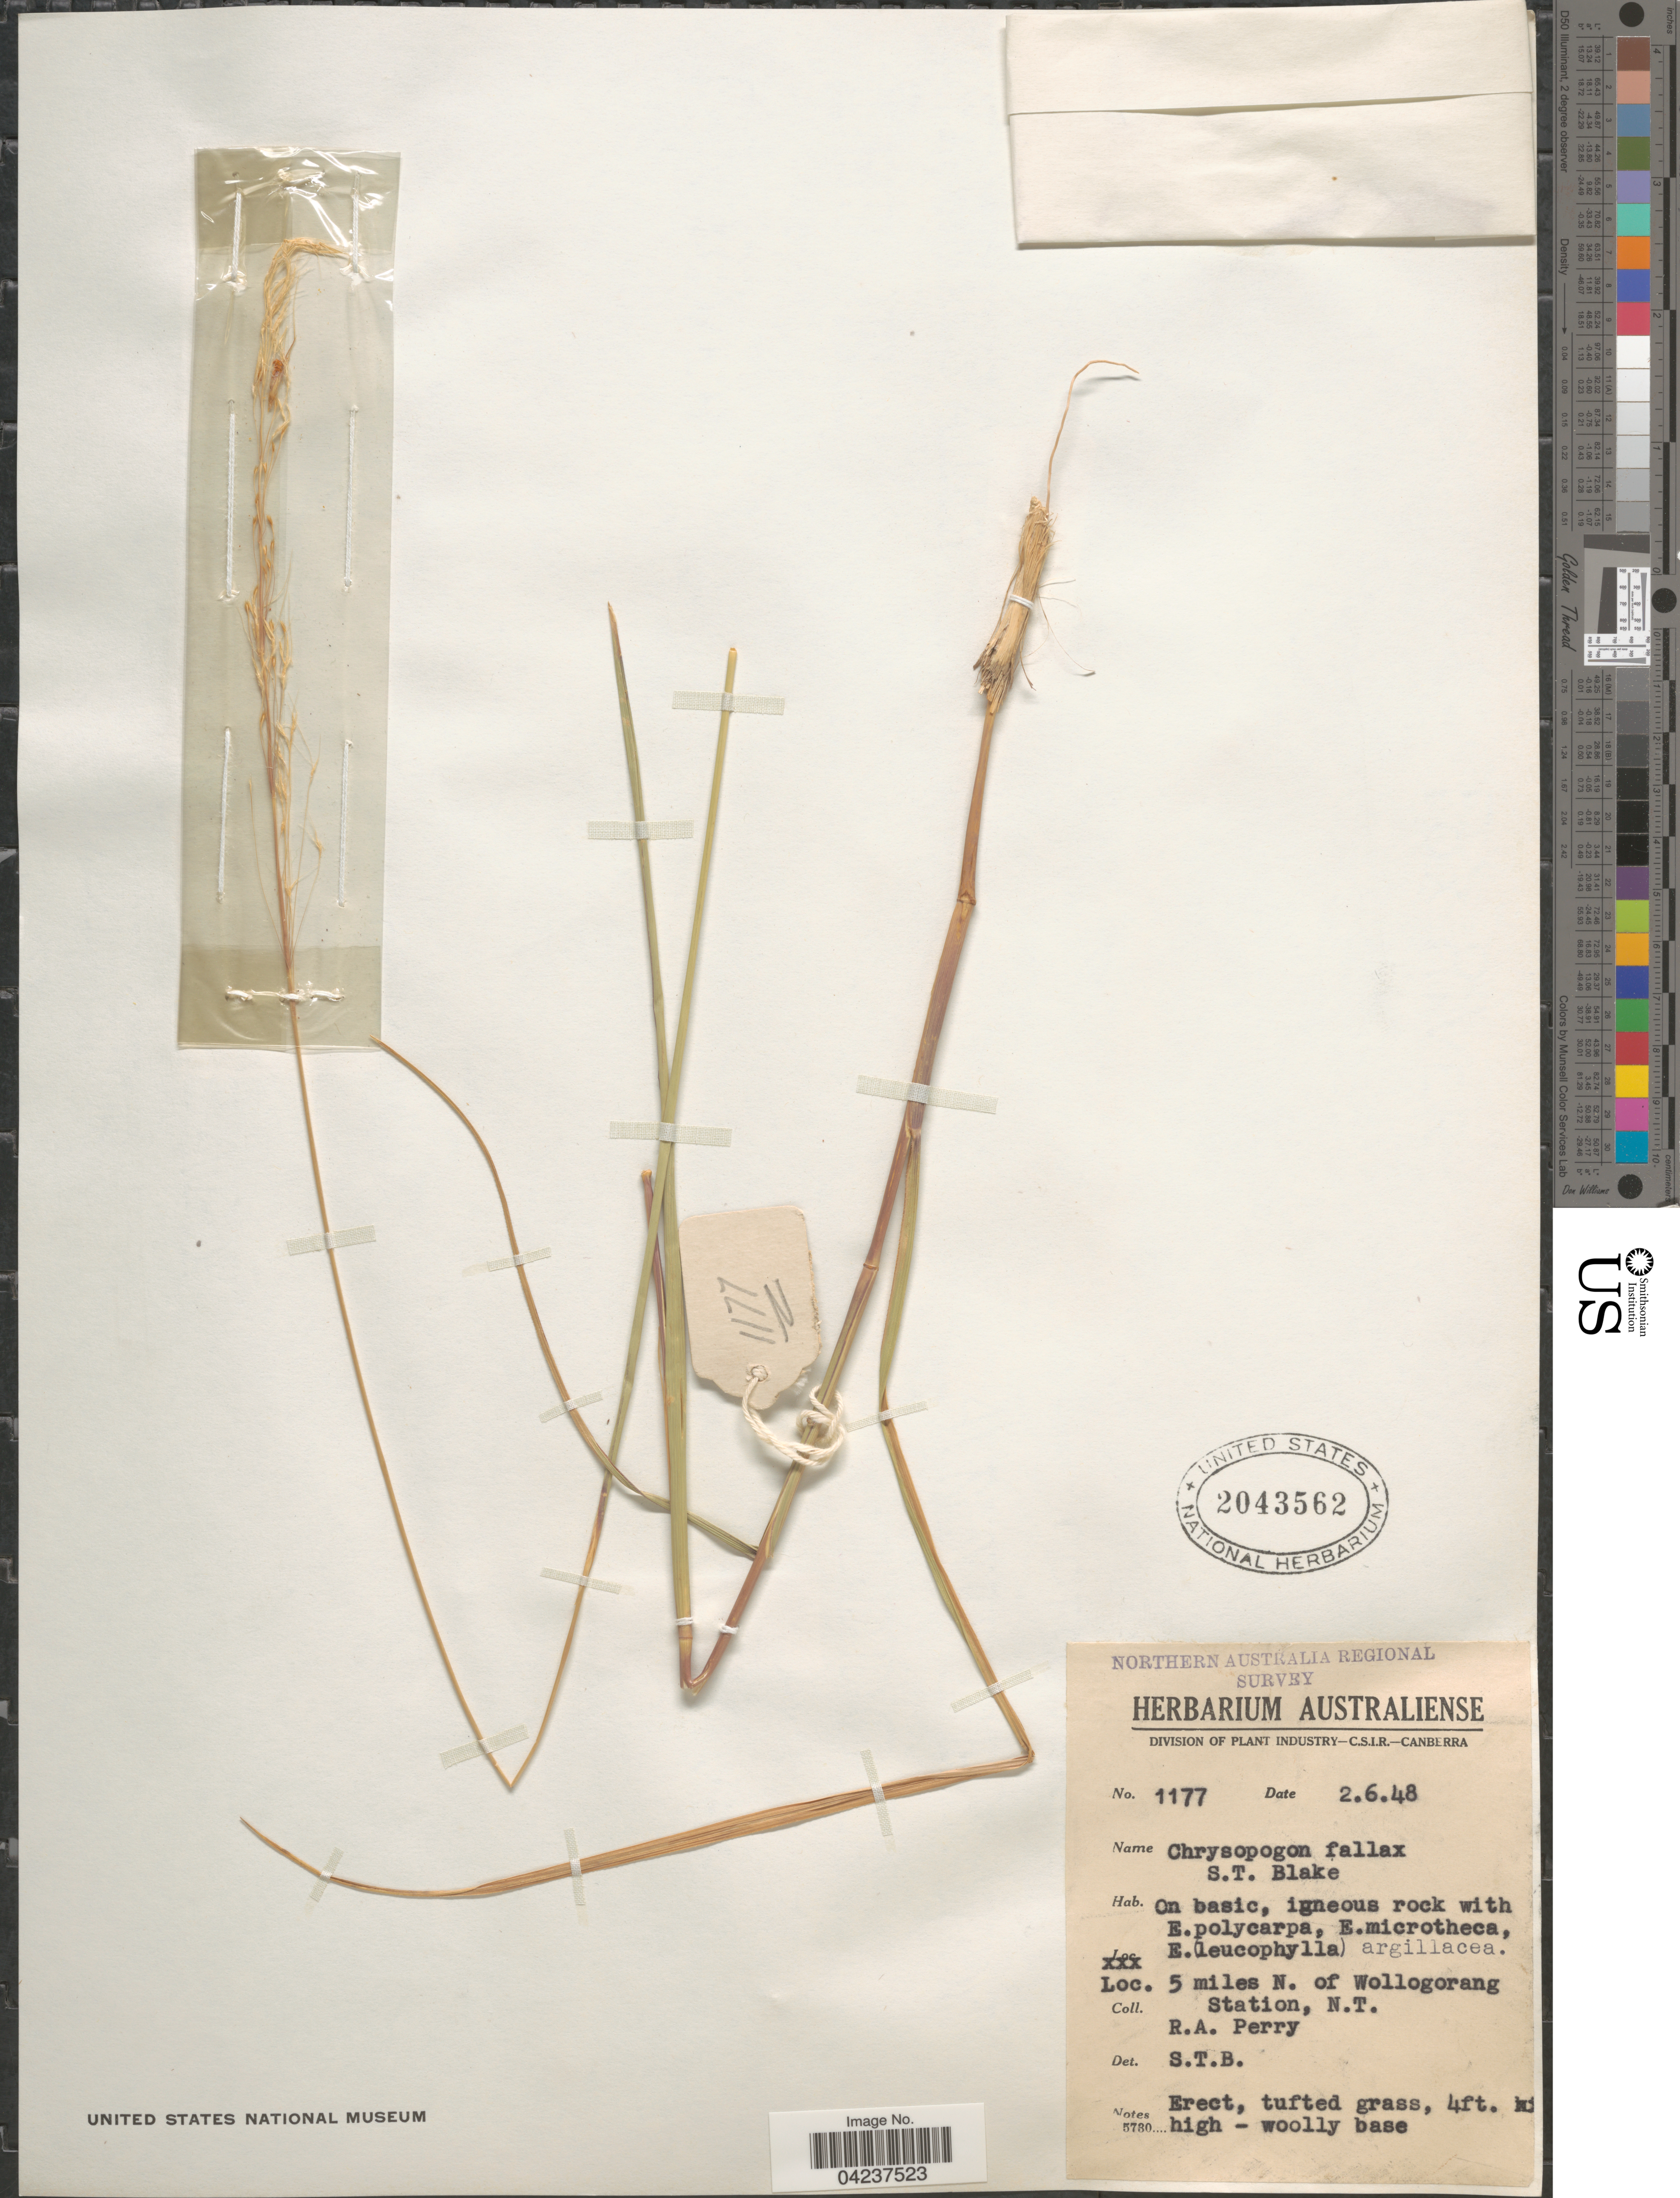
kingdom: Plantae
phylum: Tracheophyta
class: Liliopsida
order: Poales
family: Poaceae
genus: Chrysopogon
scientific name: Chrysopogon fallax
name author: S.T. Blake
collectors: Perry, R. A.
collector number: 1177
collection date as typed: Transcribed d/m/y: 2/6/48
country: Australia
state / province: Northern Territory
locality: Northern Australia Regional Survey. 5 miles N. of Wollogorang Station, N.T.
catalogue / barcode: US 2043562